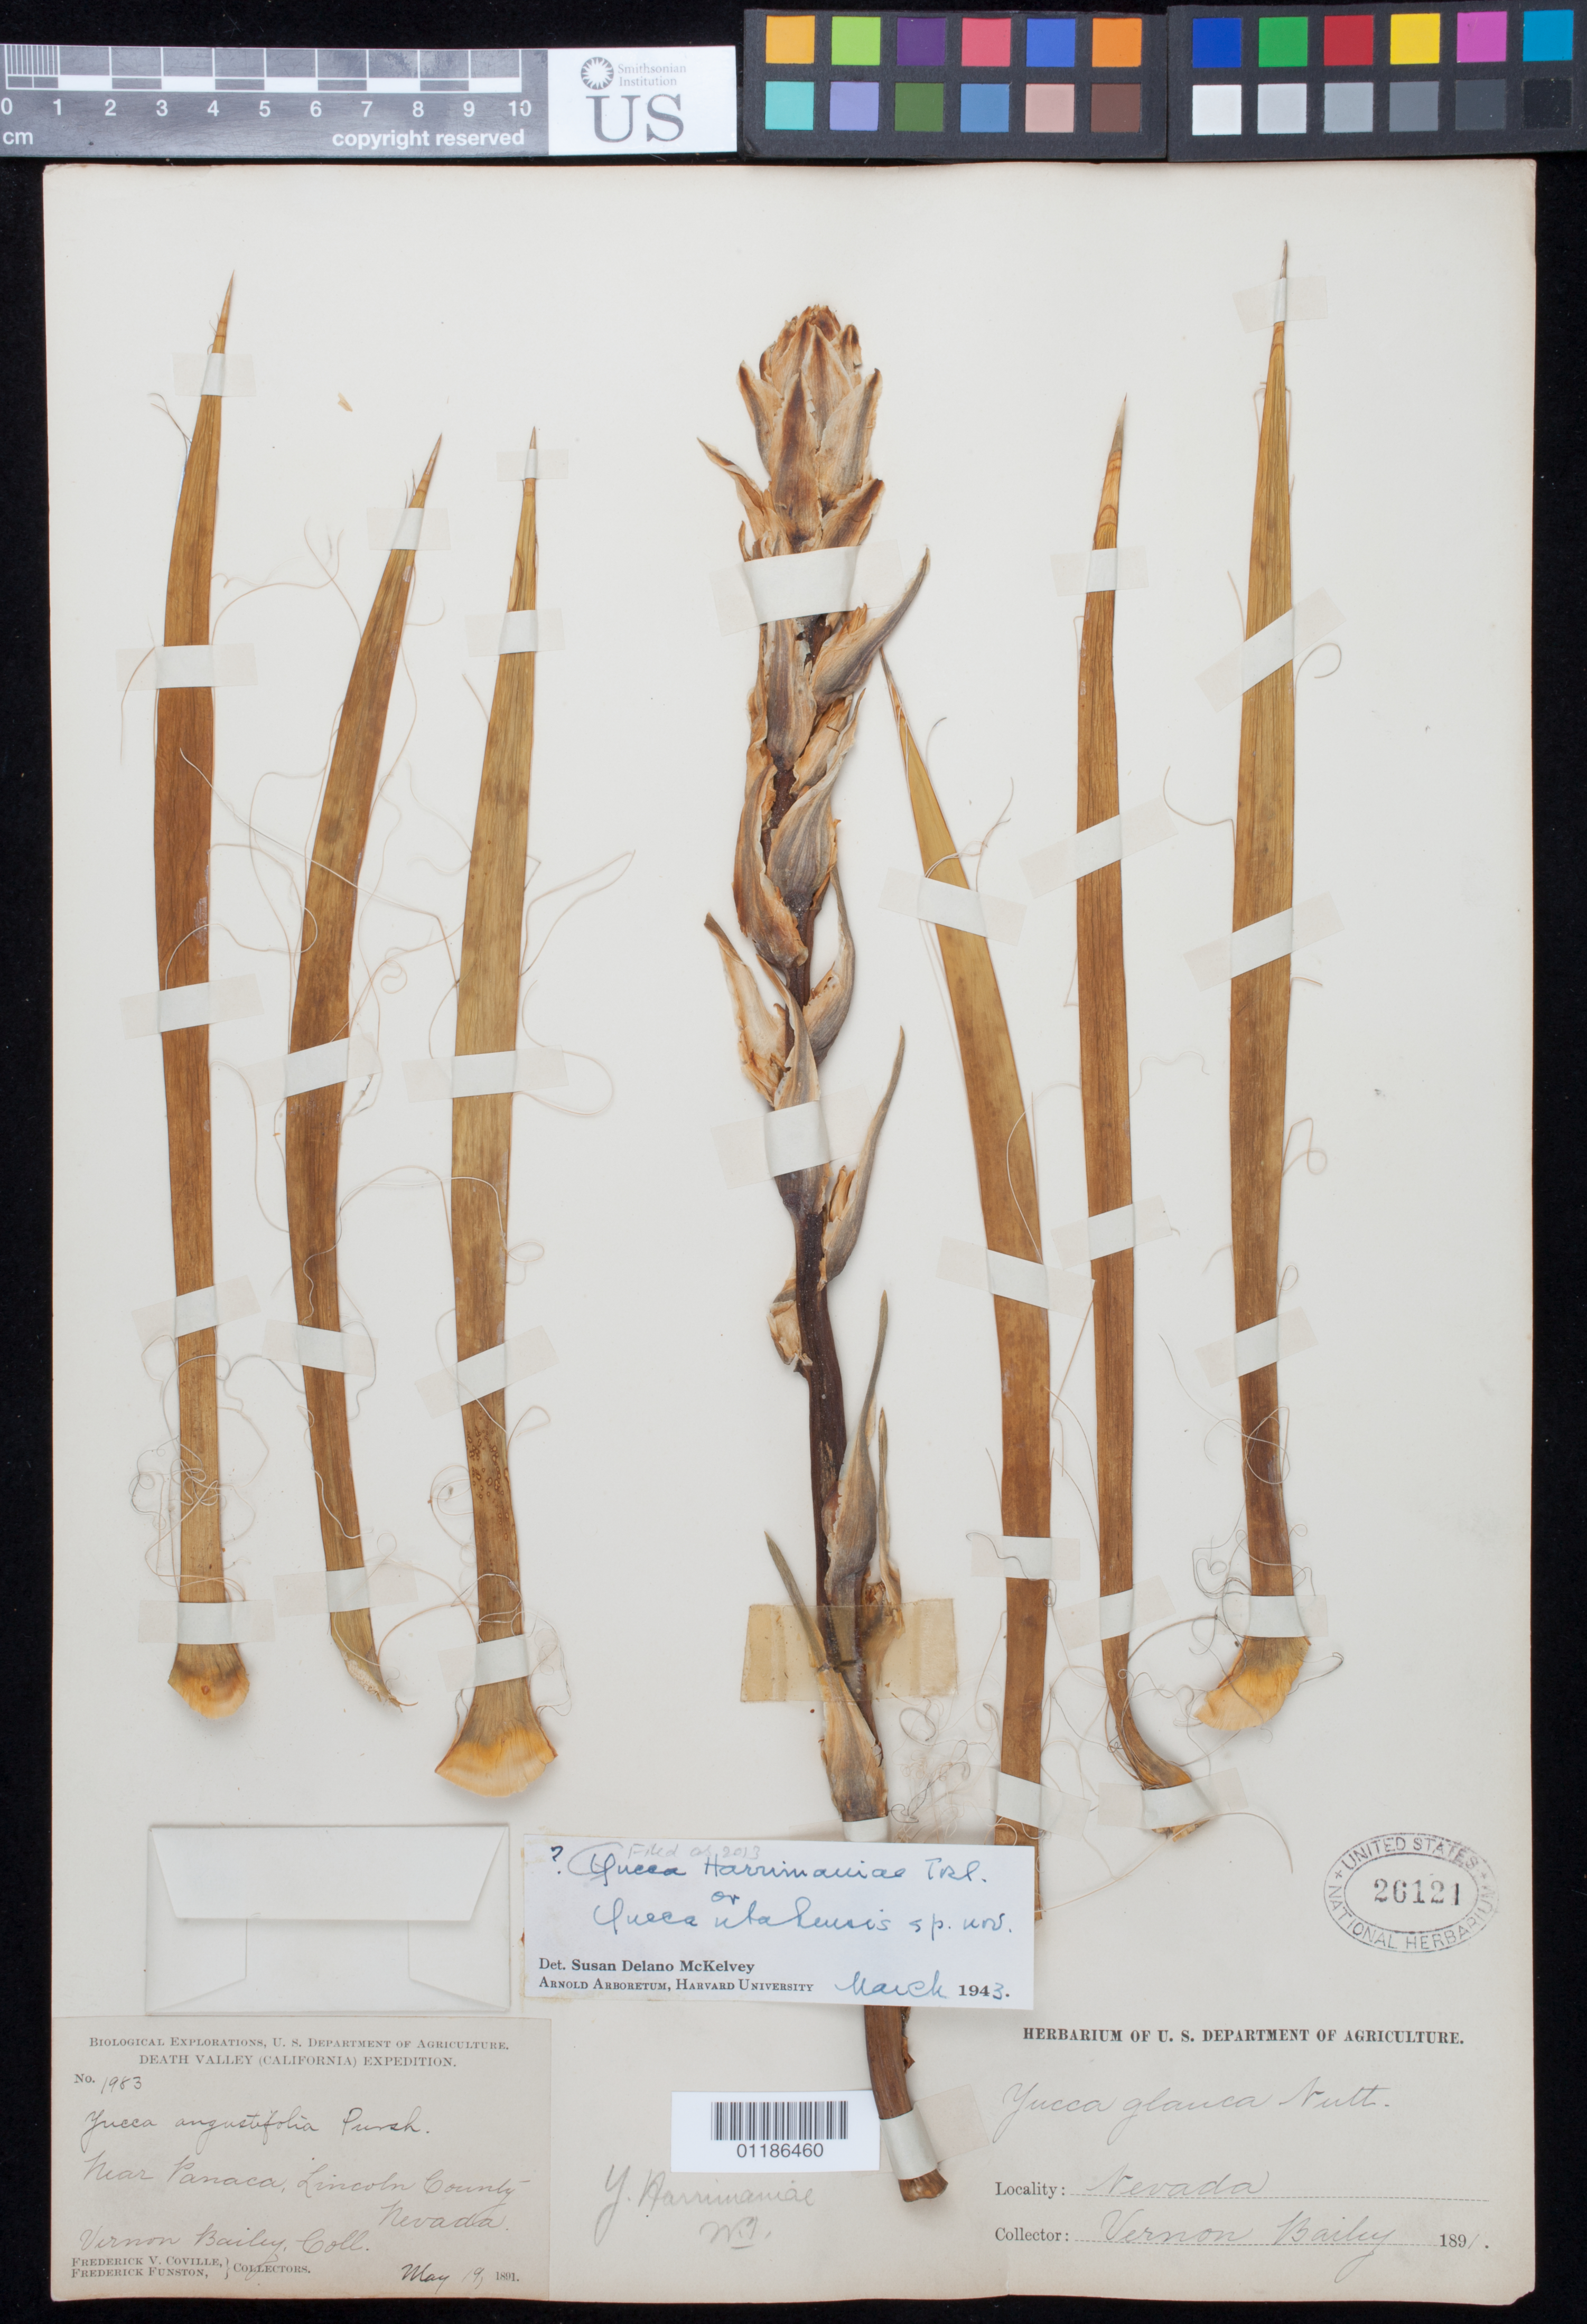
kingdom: Plantae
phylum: Tracheophyta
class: Liliopsida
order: Asparagales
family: Asparagaceae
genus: Yucca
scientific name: Yucca harrimaniae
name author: Trel.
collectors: V. O. Bailey, F. V. Coville & F. Funston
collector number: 1983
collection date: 1891-05-19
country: United States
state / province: Nevada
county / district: Lincoln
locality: Near Panaca.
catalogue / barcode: US 26121